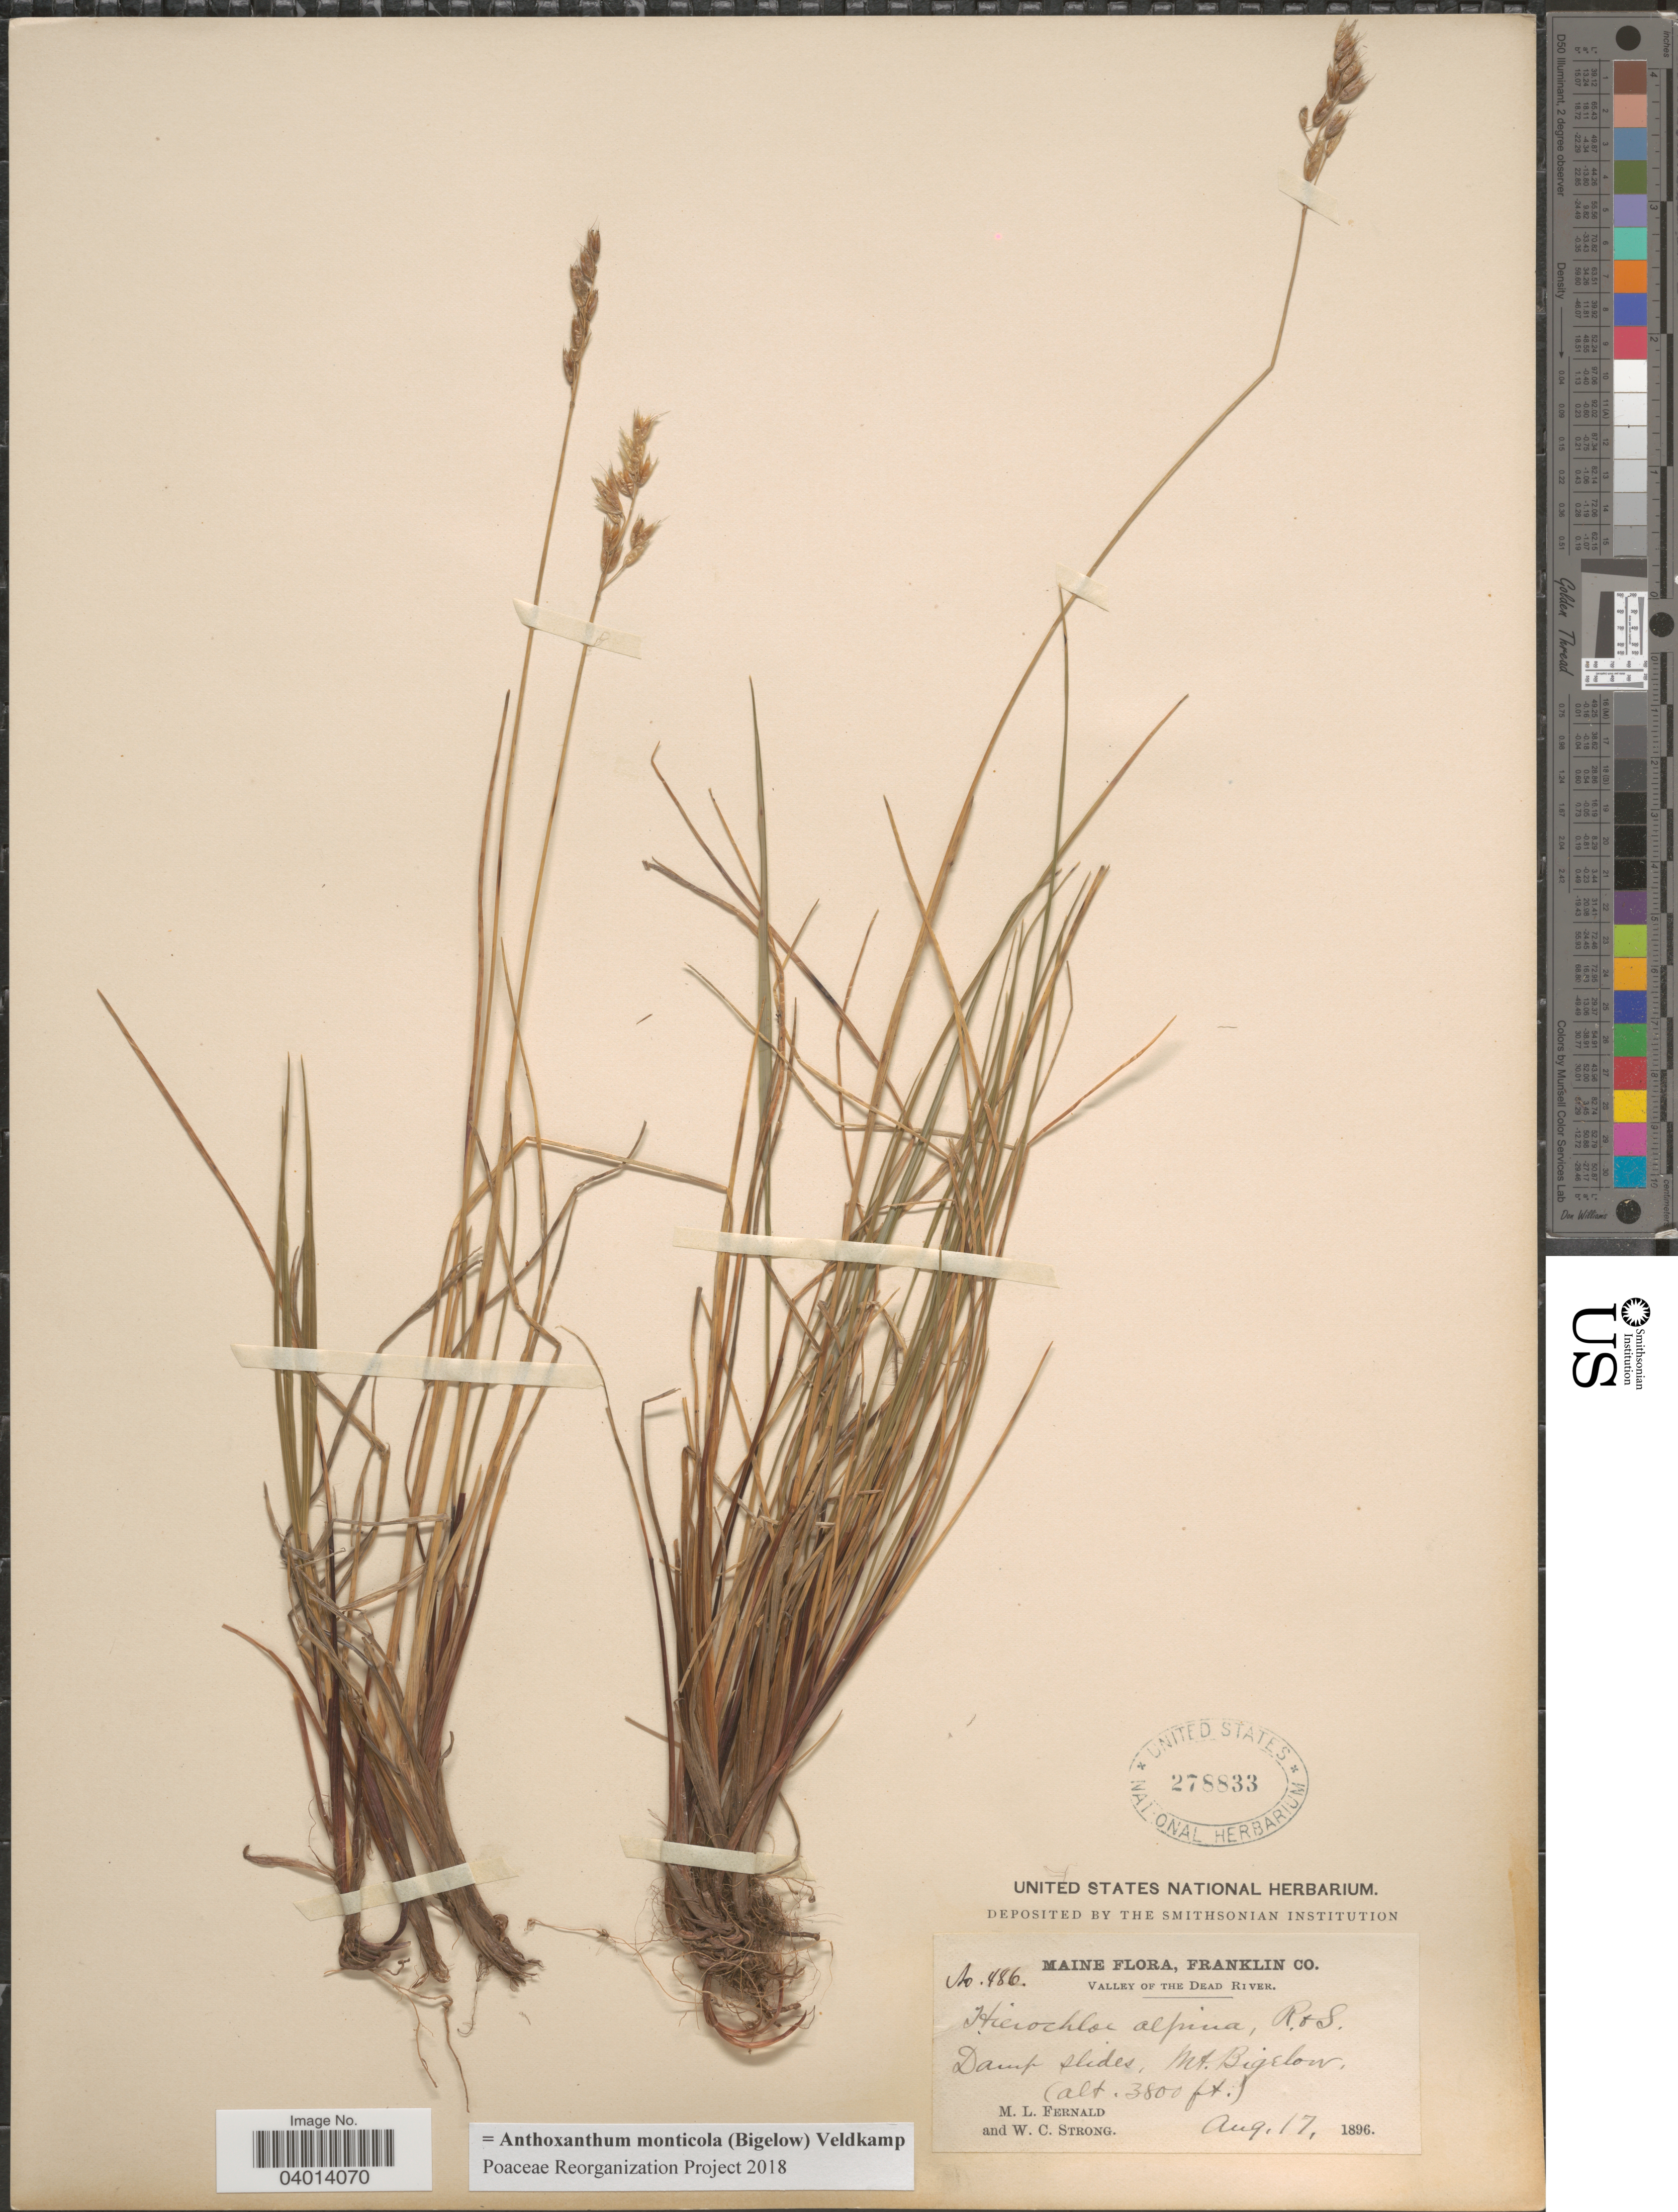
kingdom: Plantae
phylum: Tracheophyta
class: Liliopsida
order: Poales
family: Poaceae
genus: Anthoxanthum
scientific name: Anthoxanthum monticola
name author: (Bigelow) Veldkamp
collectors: M. L. Fernald & W. C. Strong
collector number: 486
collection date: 1896-08-17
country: United States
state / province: Maine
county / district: Franklin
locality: Valley of the Dead River. Damp slides, Mt. Bigelow.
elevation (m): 1158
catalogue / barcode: US 278833